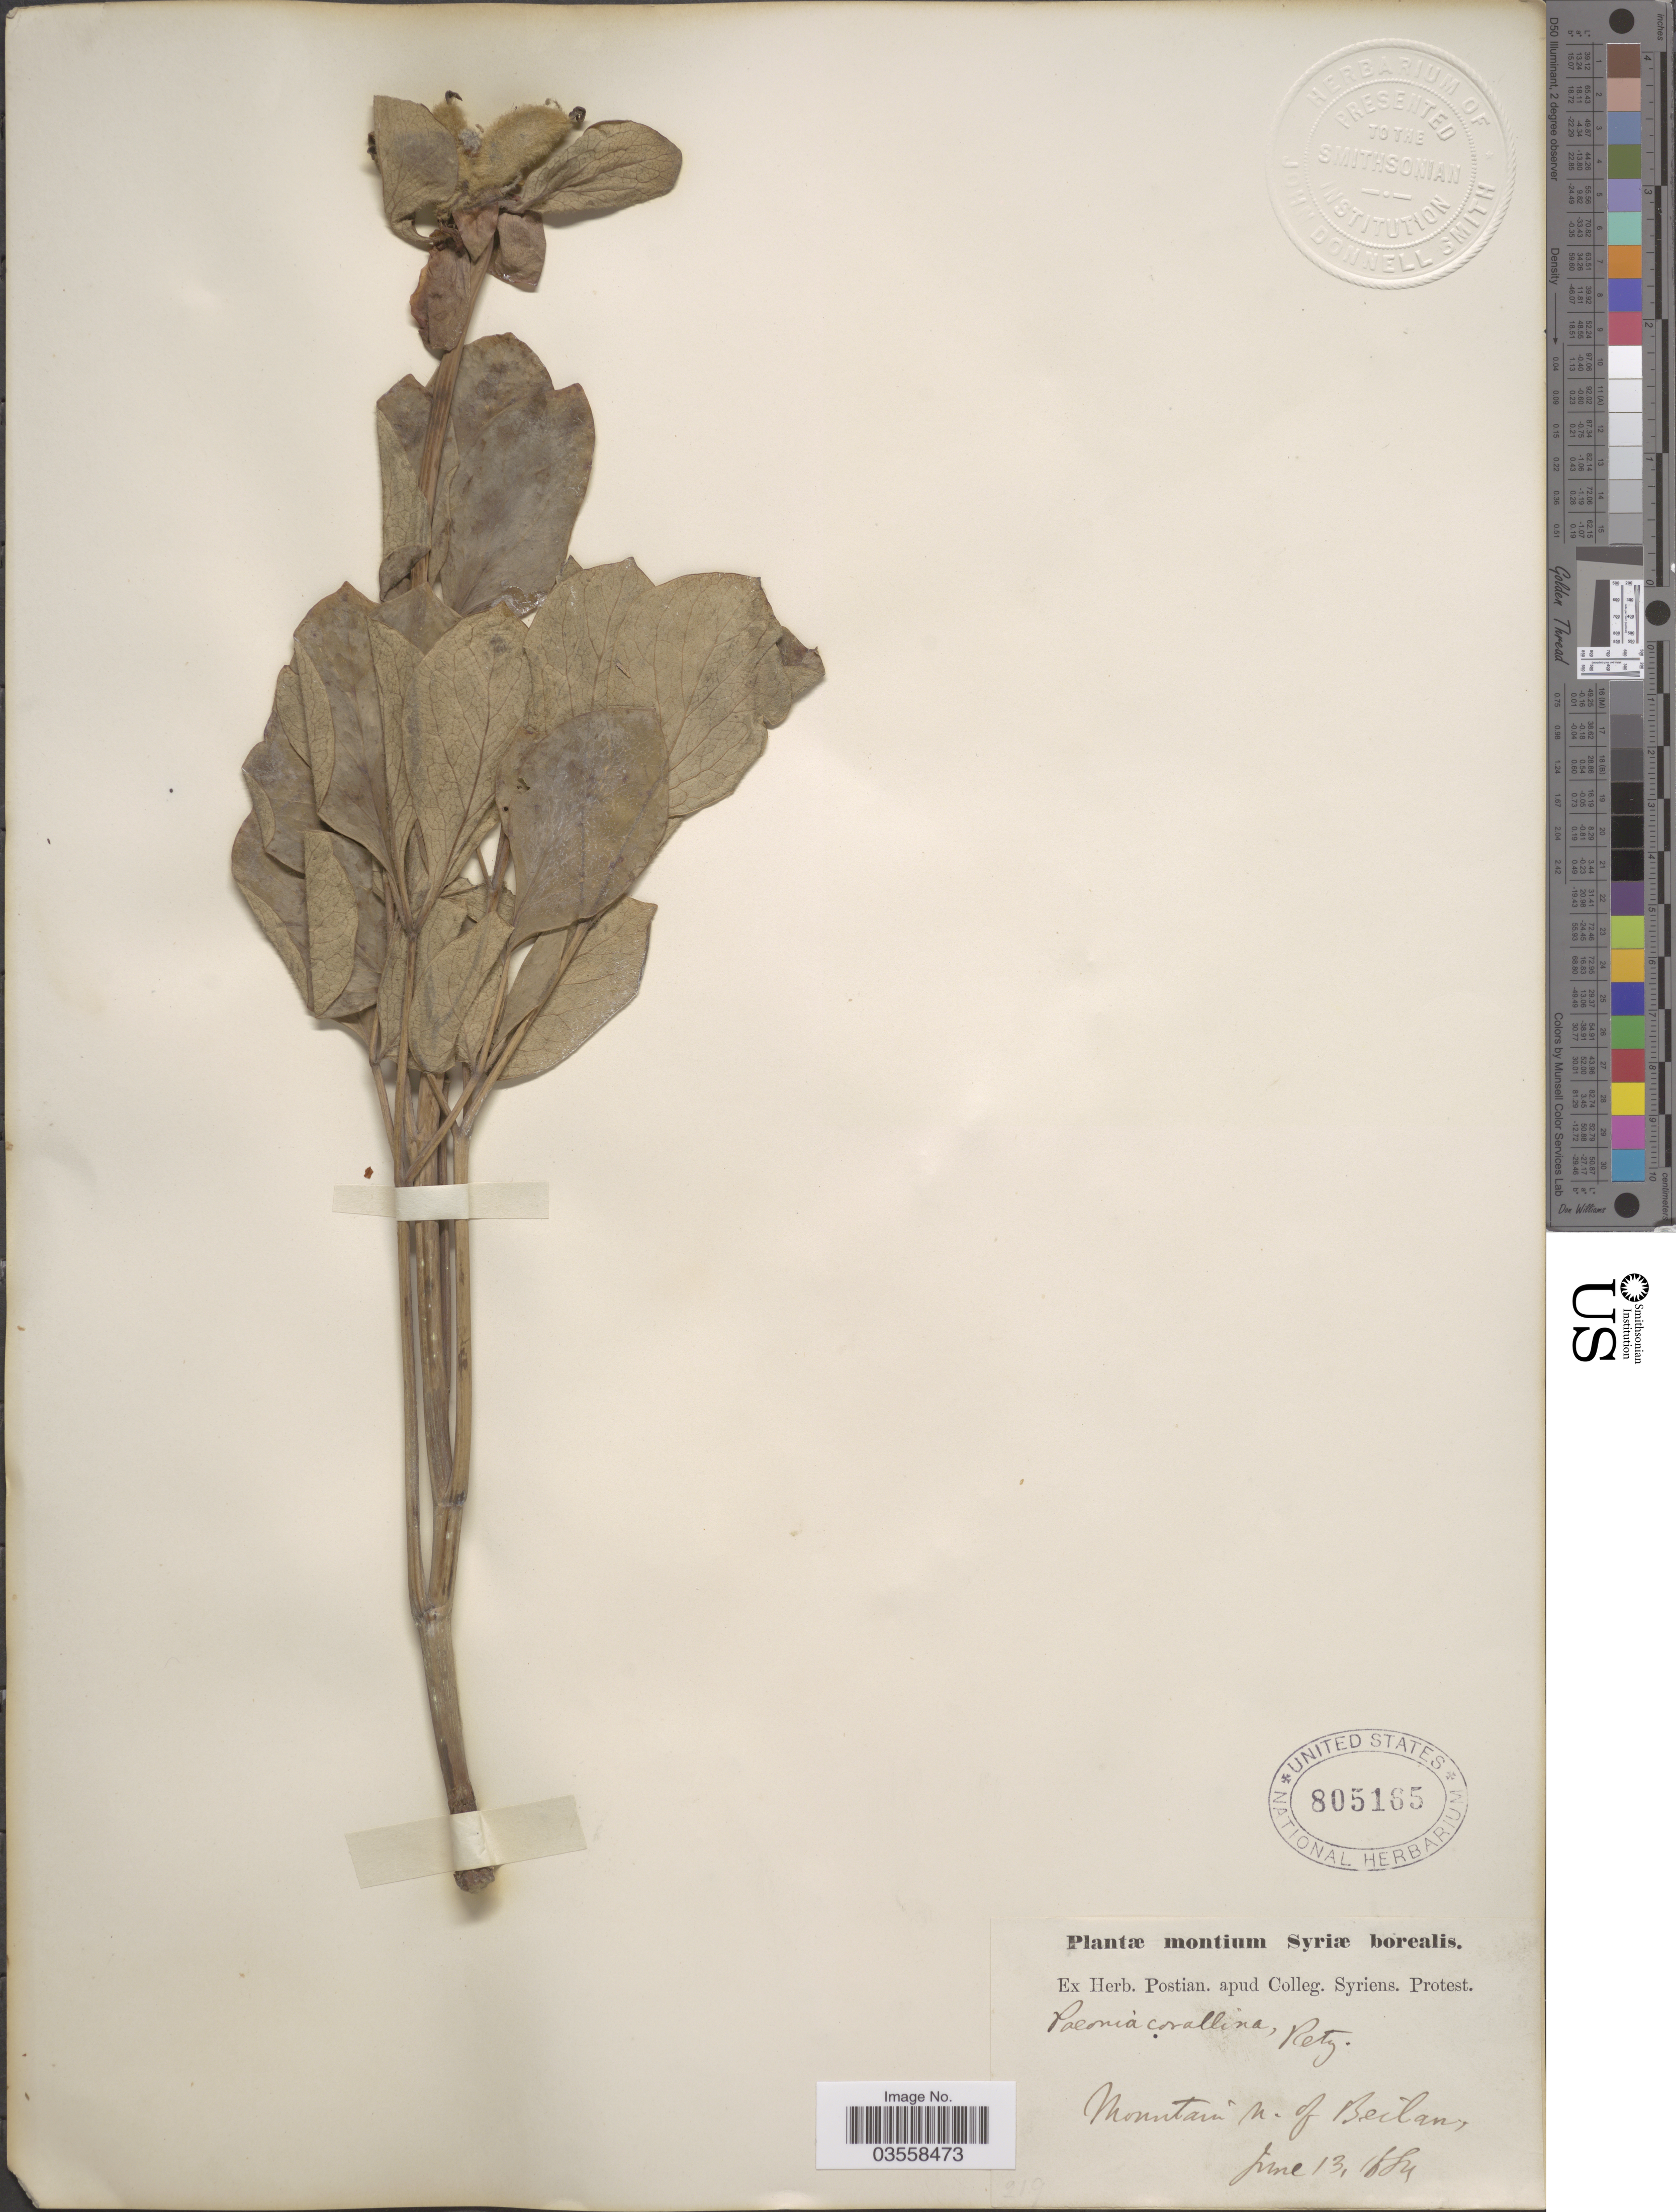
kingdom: Plantae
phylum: Tracheophyta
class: Magnoliopsida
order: Saxifragales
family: Paeoniaceae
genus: Paeonia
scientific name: Paeonia mascula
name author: (L.) Mill.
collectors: ex herb. Postian. apud Colleg. Syriens. Protest. USE "Fannie P. A. Shepard" (10308853) AS PRIMARY COLLECTOR INSTEAD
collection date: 1884-06-13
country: Syria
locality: Montium Syriæ borealis. Mountain N. of Beilan.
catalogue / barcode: US 805165